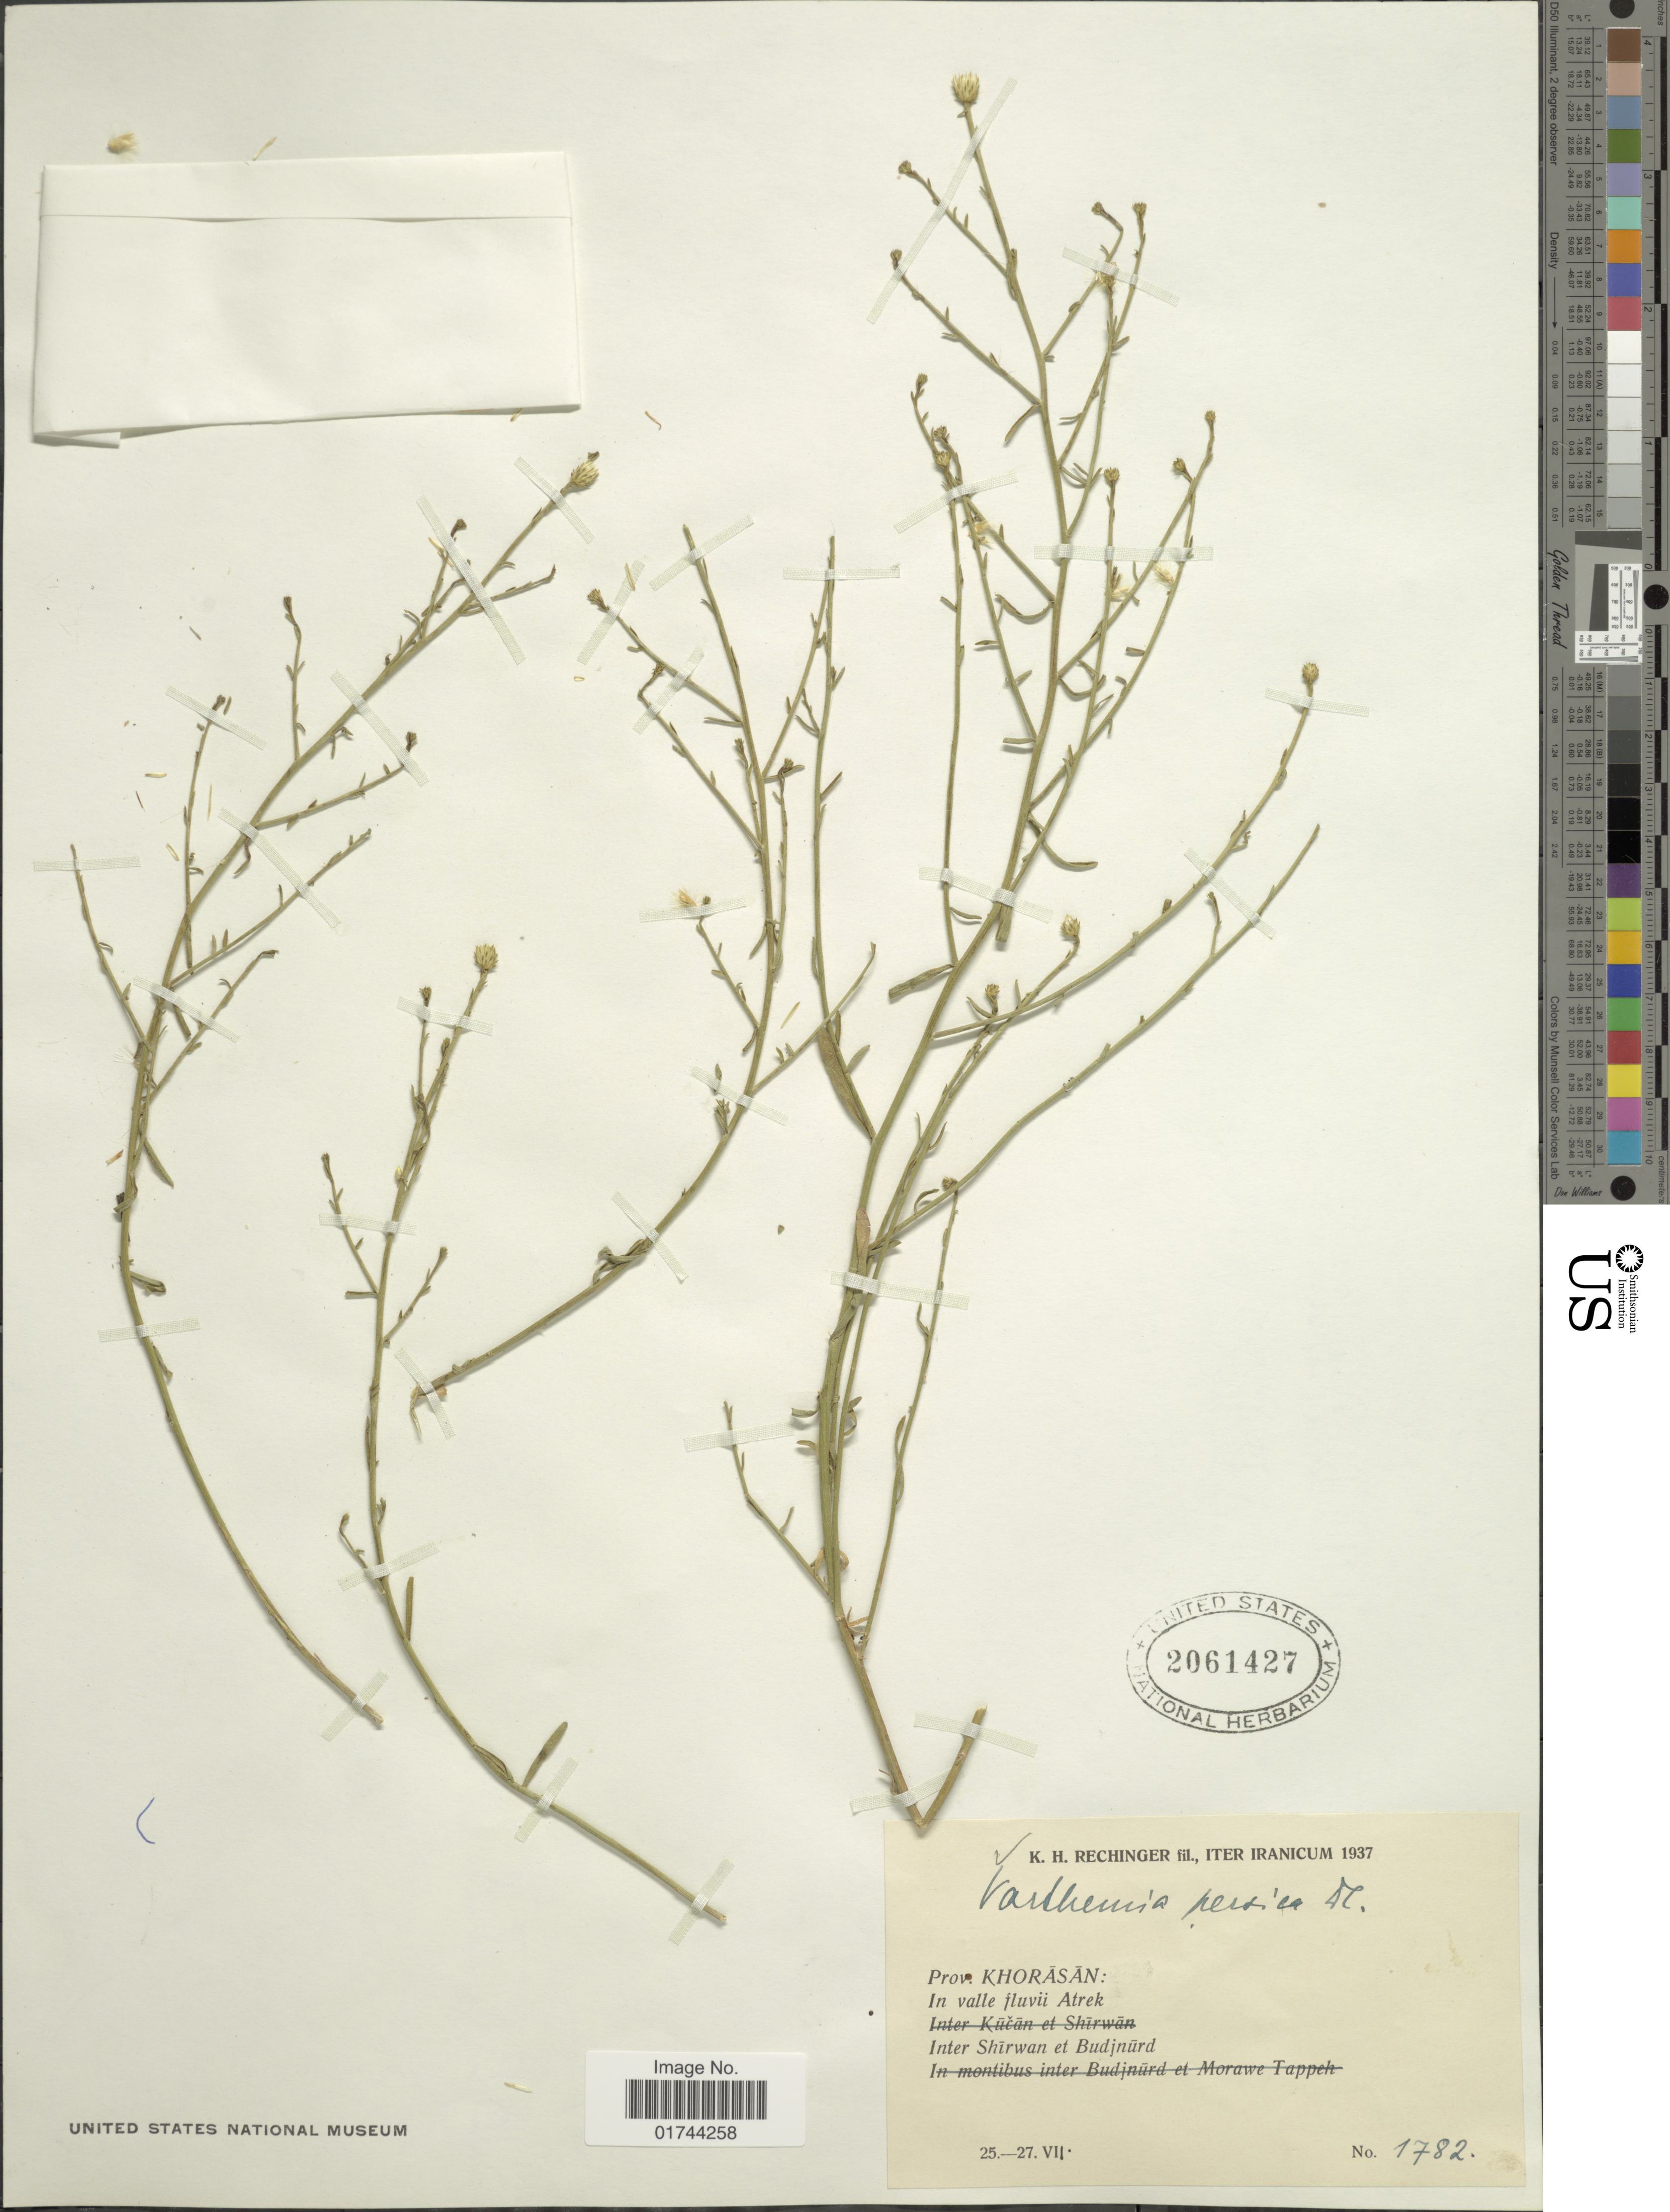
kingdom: Plantae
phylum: Tracheophyta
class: Magnoliopsida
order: Asterales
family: Asteraceae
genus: Varthemia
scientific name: Varthemia persica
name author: DC.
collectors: K. H. Rechinger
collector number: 1782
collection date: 1937-07-25/1937-07-27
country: Iran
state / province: Khorasan [obsolete]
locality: In Valle fluvii Atrek, Inter Shirwan et Budjnurd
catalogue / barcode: US 2061427